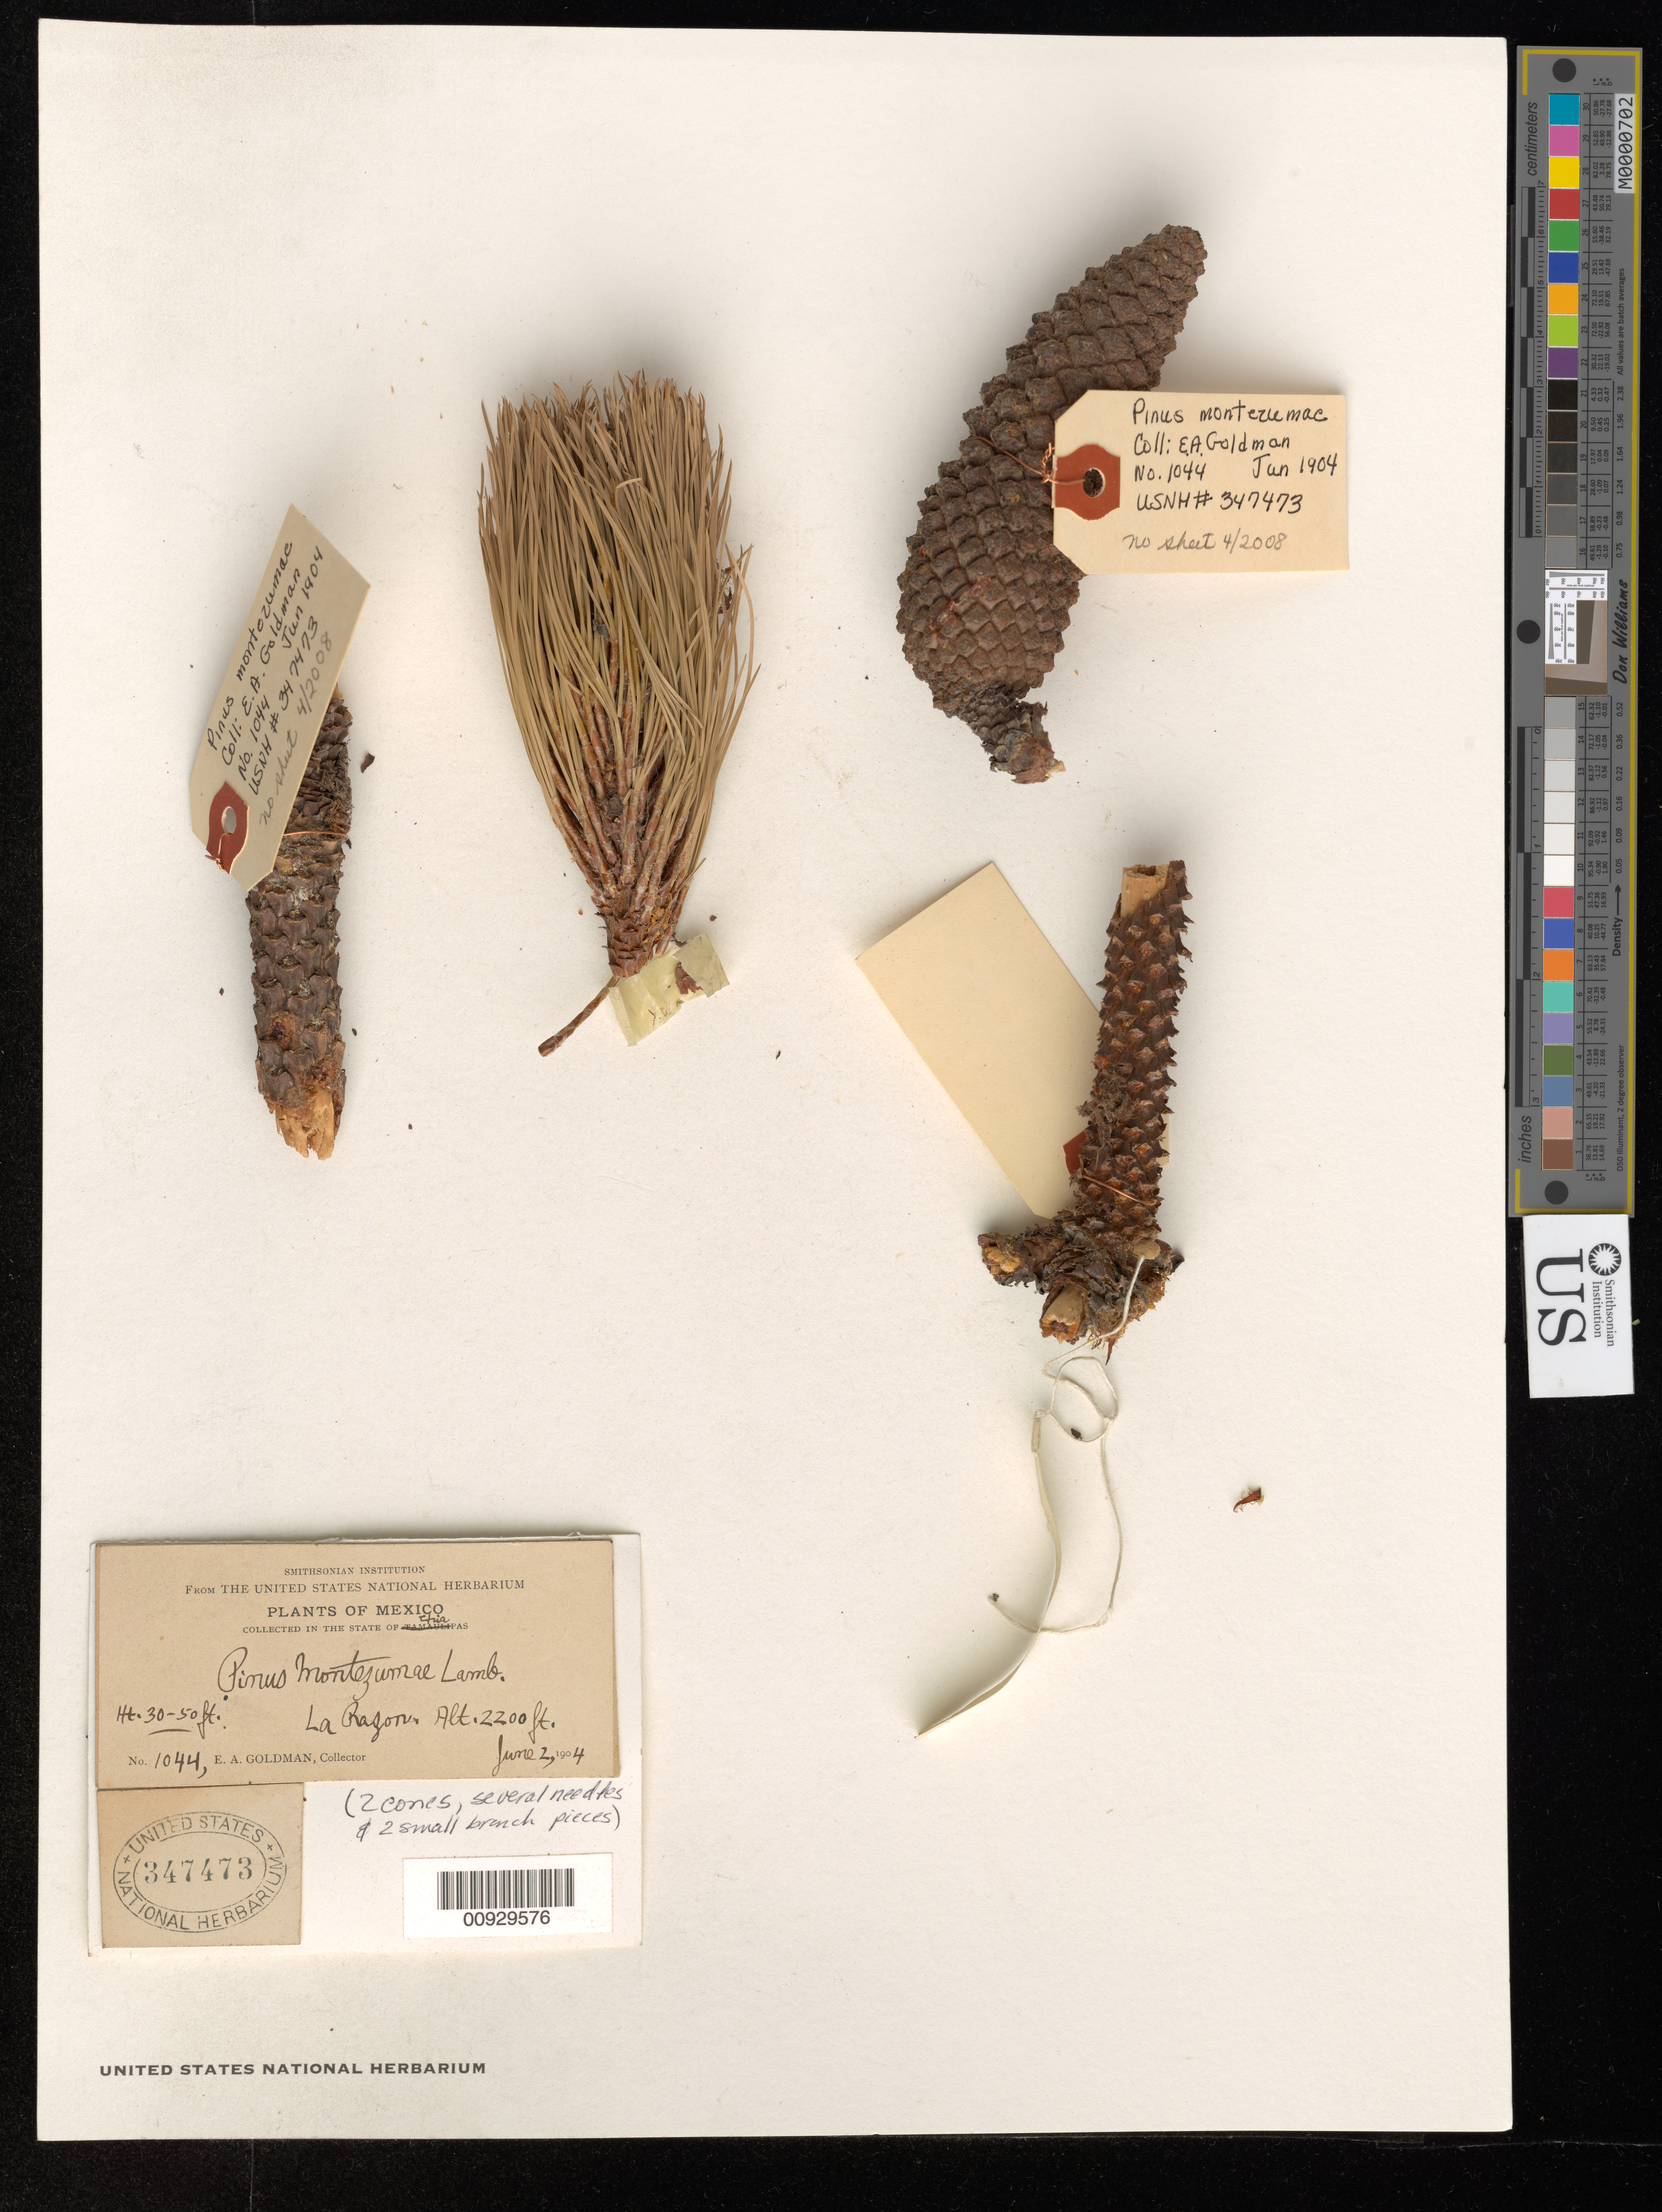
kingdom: Plantae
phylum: Tracheophyta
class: Pinopsida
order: Pinales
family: Pinaceae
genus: Pinus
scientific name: Pinus montezumae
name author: Lamb.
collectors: E. A. Goldman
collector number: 1044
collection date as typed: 02 Jun 1904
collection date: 1904-06-02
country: Mexico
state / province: Chiapas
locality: La Razon.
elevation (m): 671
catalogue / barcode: US 347473